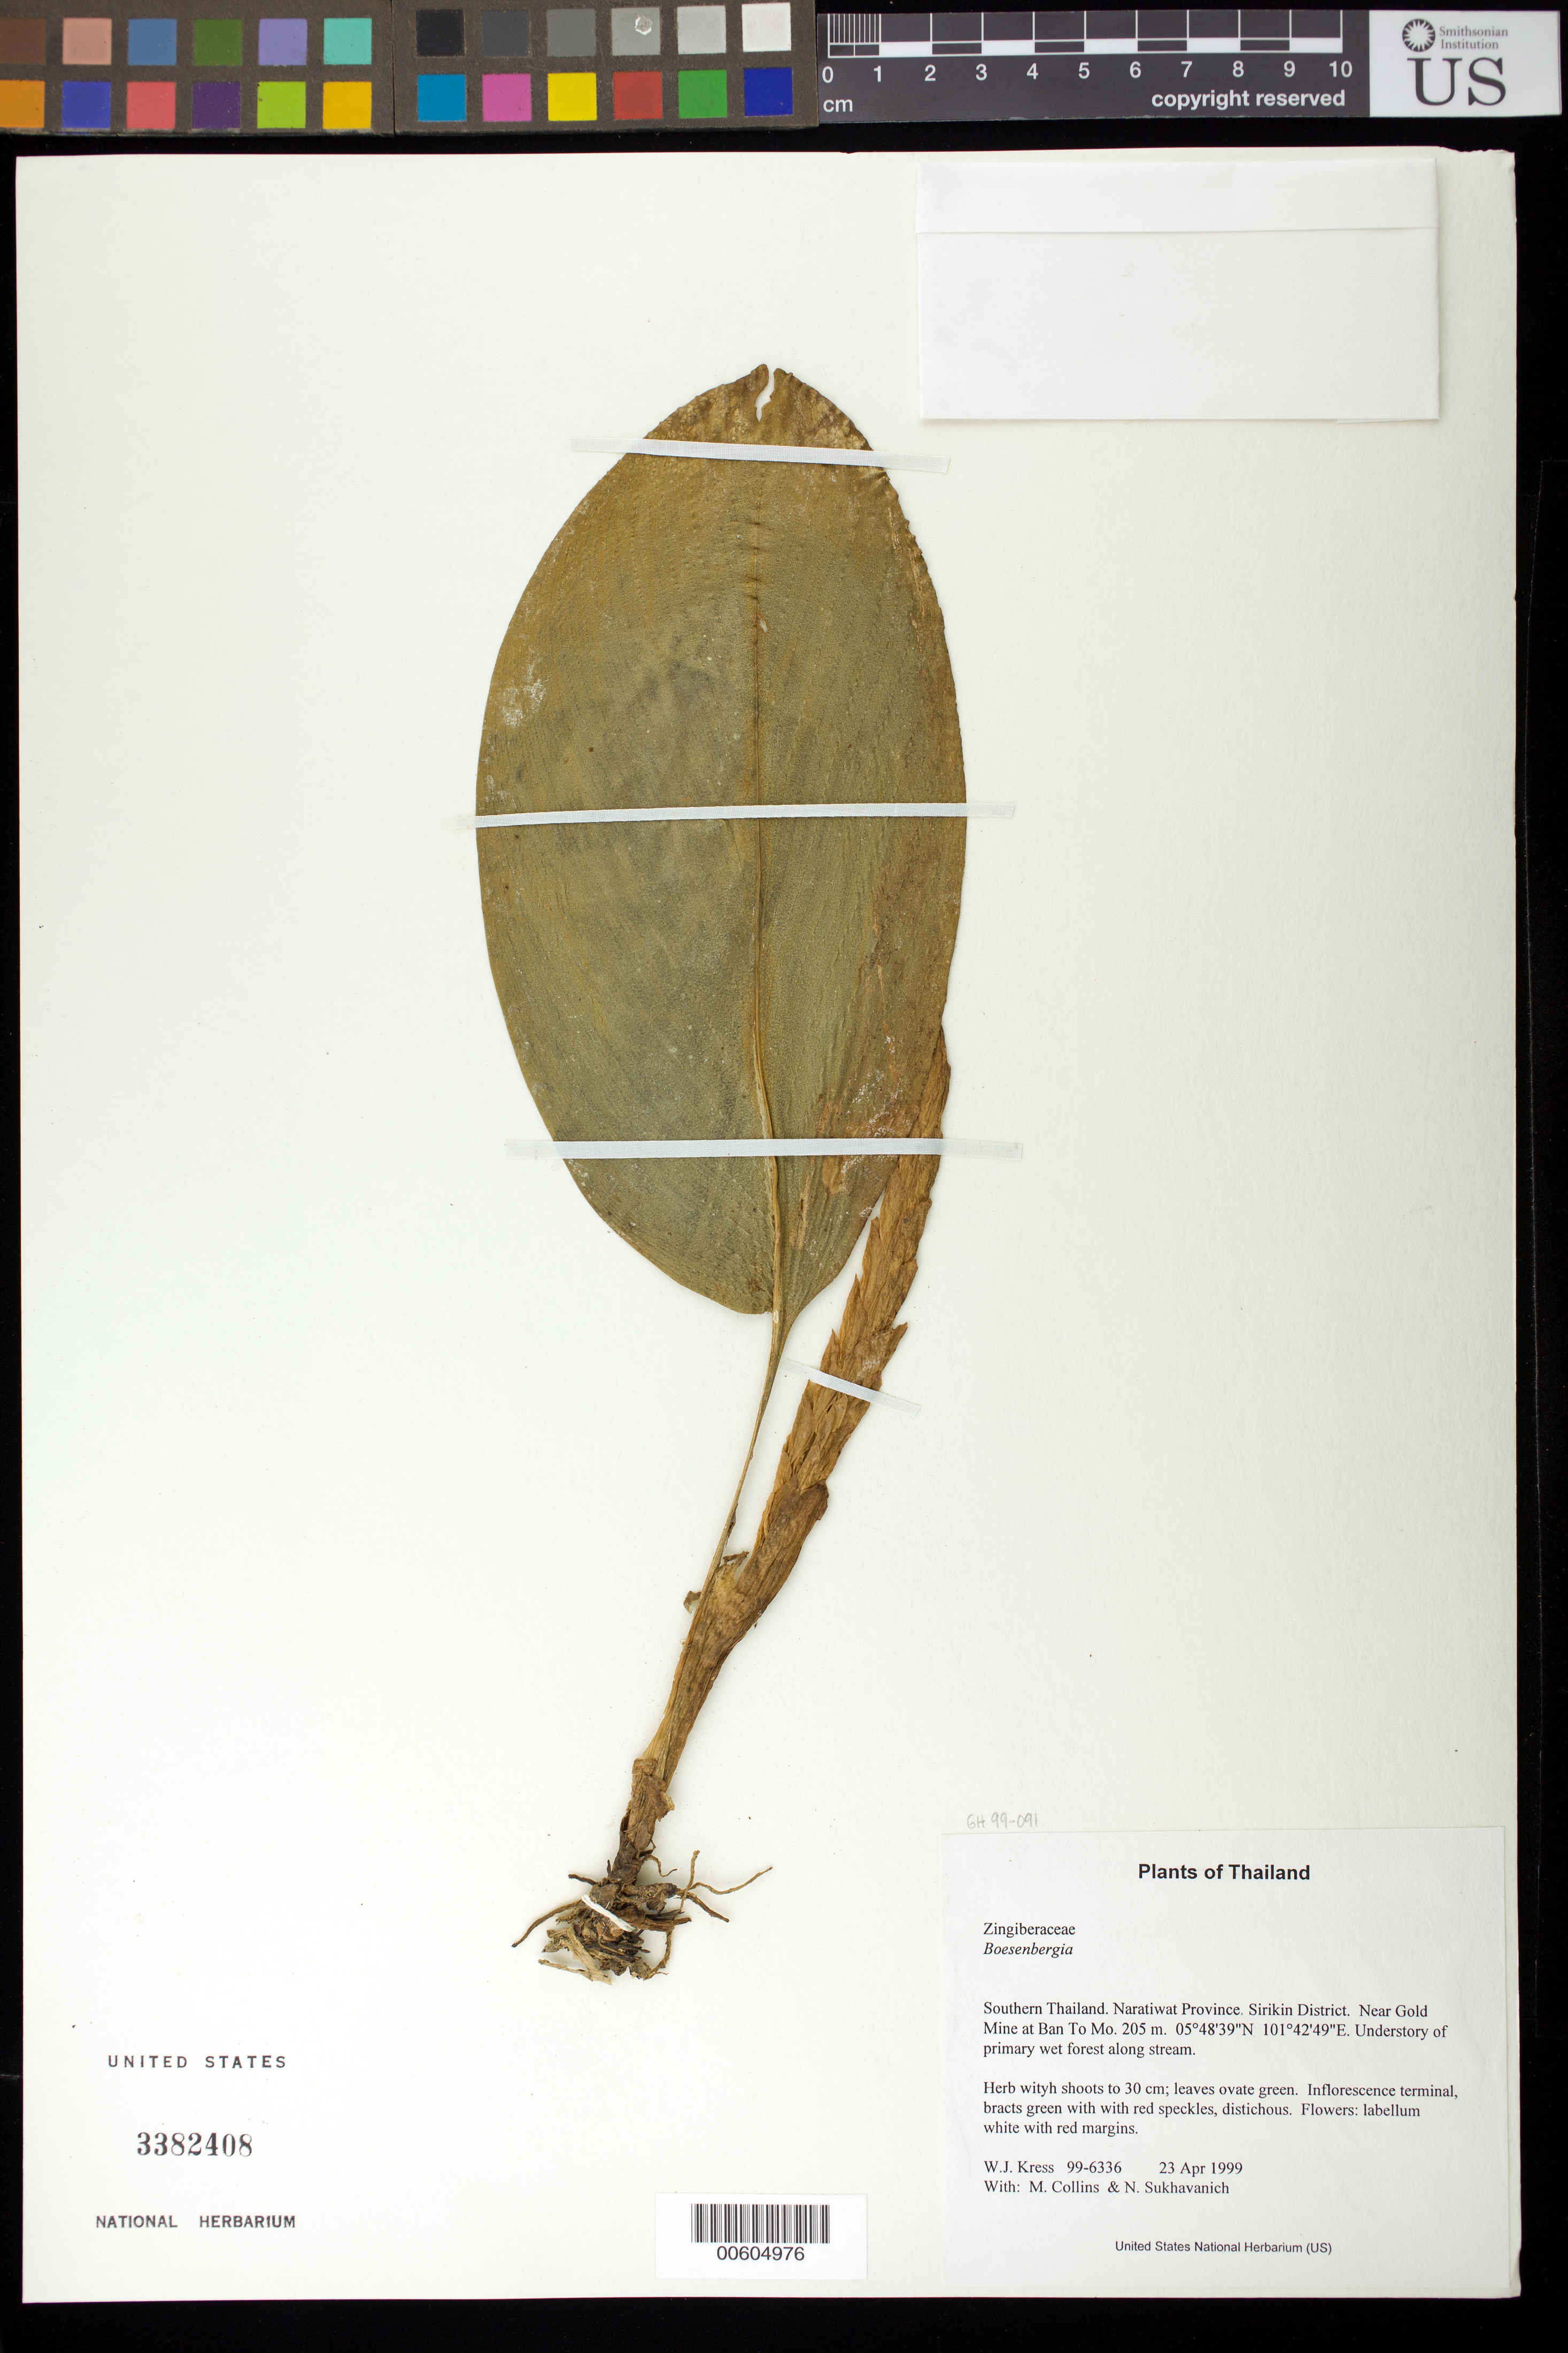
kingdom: Plantae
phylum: Tracheophyta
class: Liliopsida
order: Zingiberales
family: Zingiberaceae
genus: Boesenbergia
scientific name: Boesenbergia sp.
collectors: W. J. Kress, M. Collins & N. Sukhavanich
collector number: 99-6336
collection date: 1999-04-23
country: Thailand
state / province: Narathiwat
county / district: Sirikin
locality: Near Gold Mine at Ban To Mo.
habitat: Understory of primary wet forest along stream.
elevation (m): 205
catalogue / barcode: US 3382408